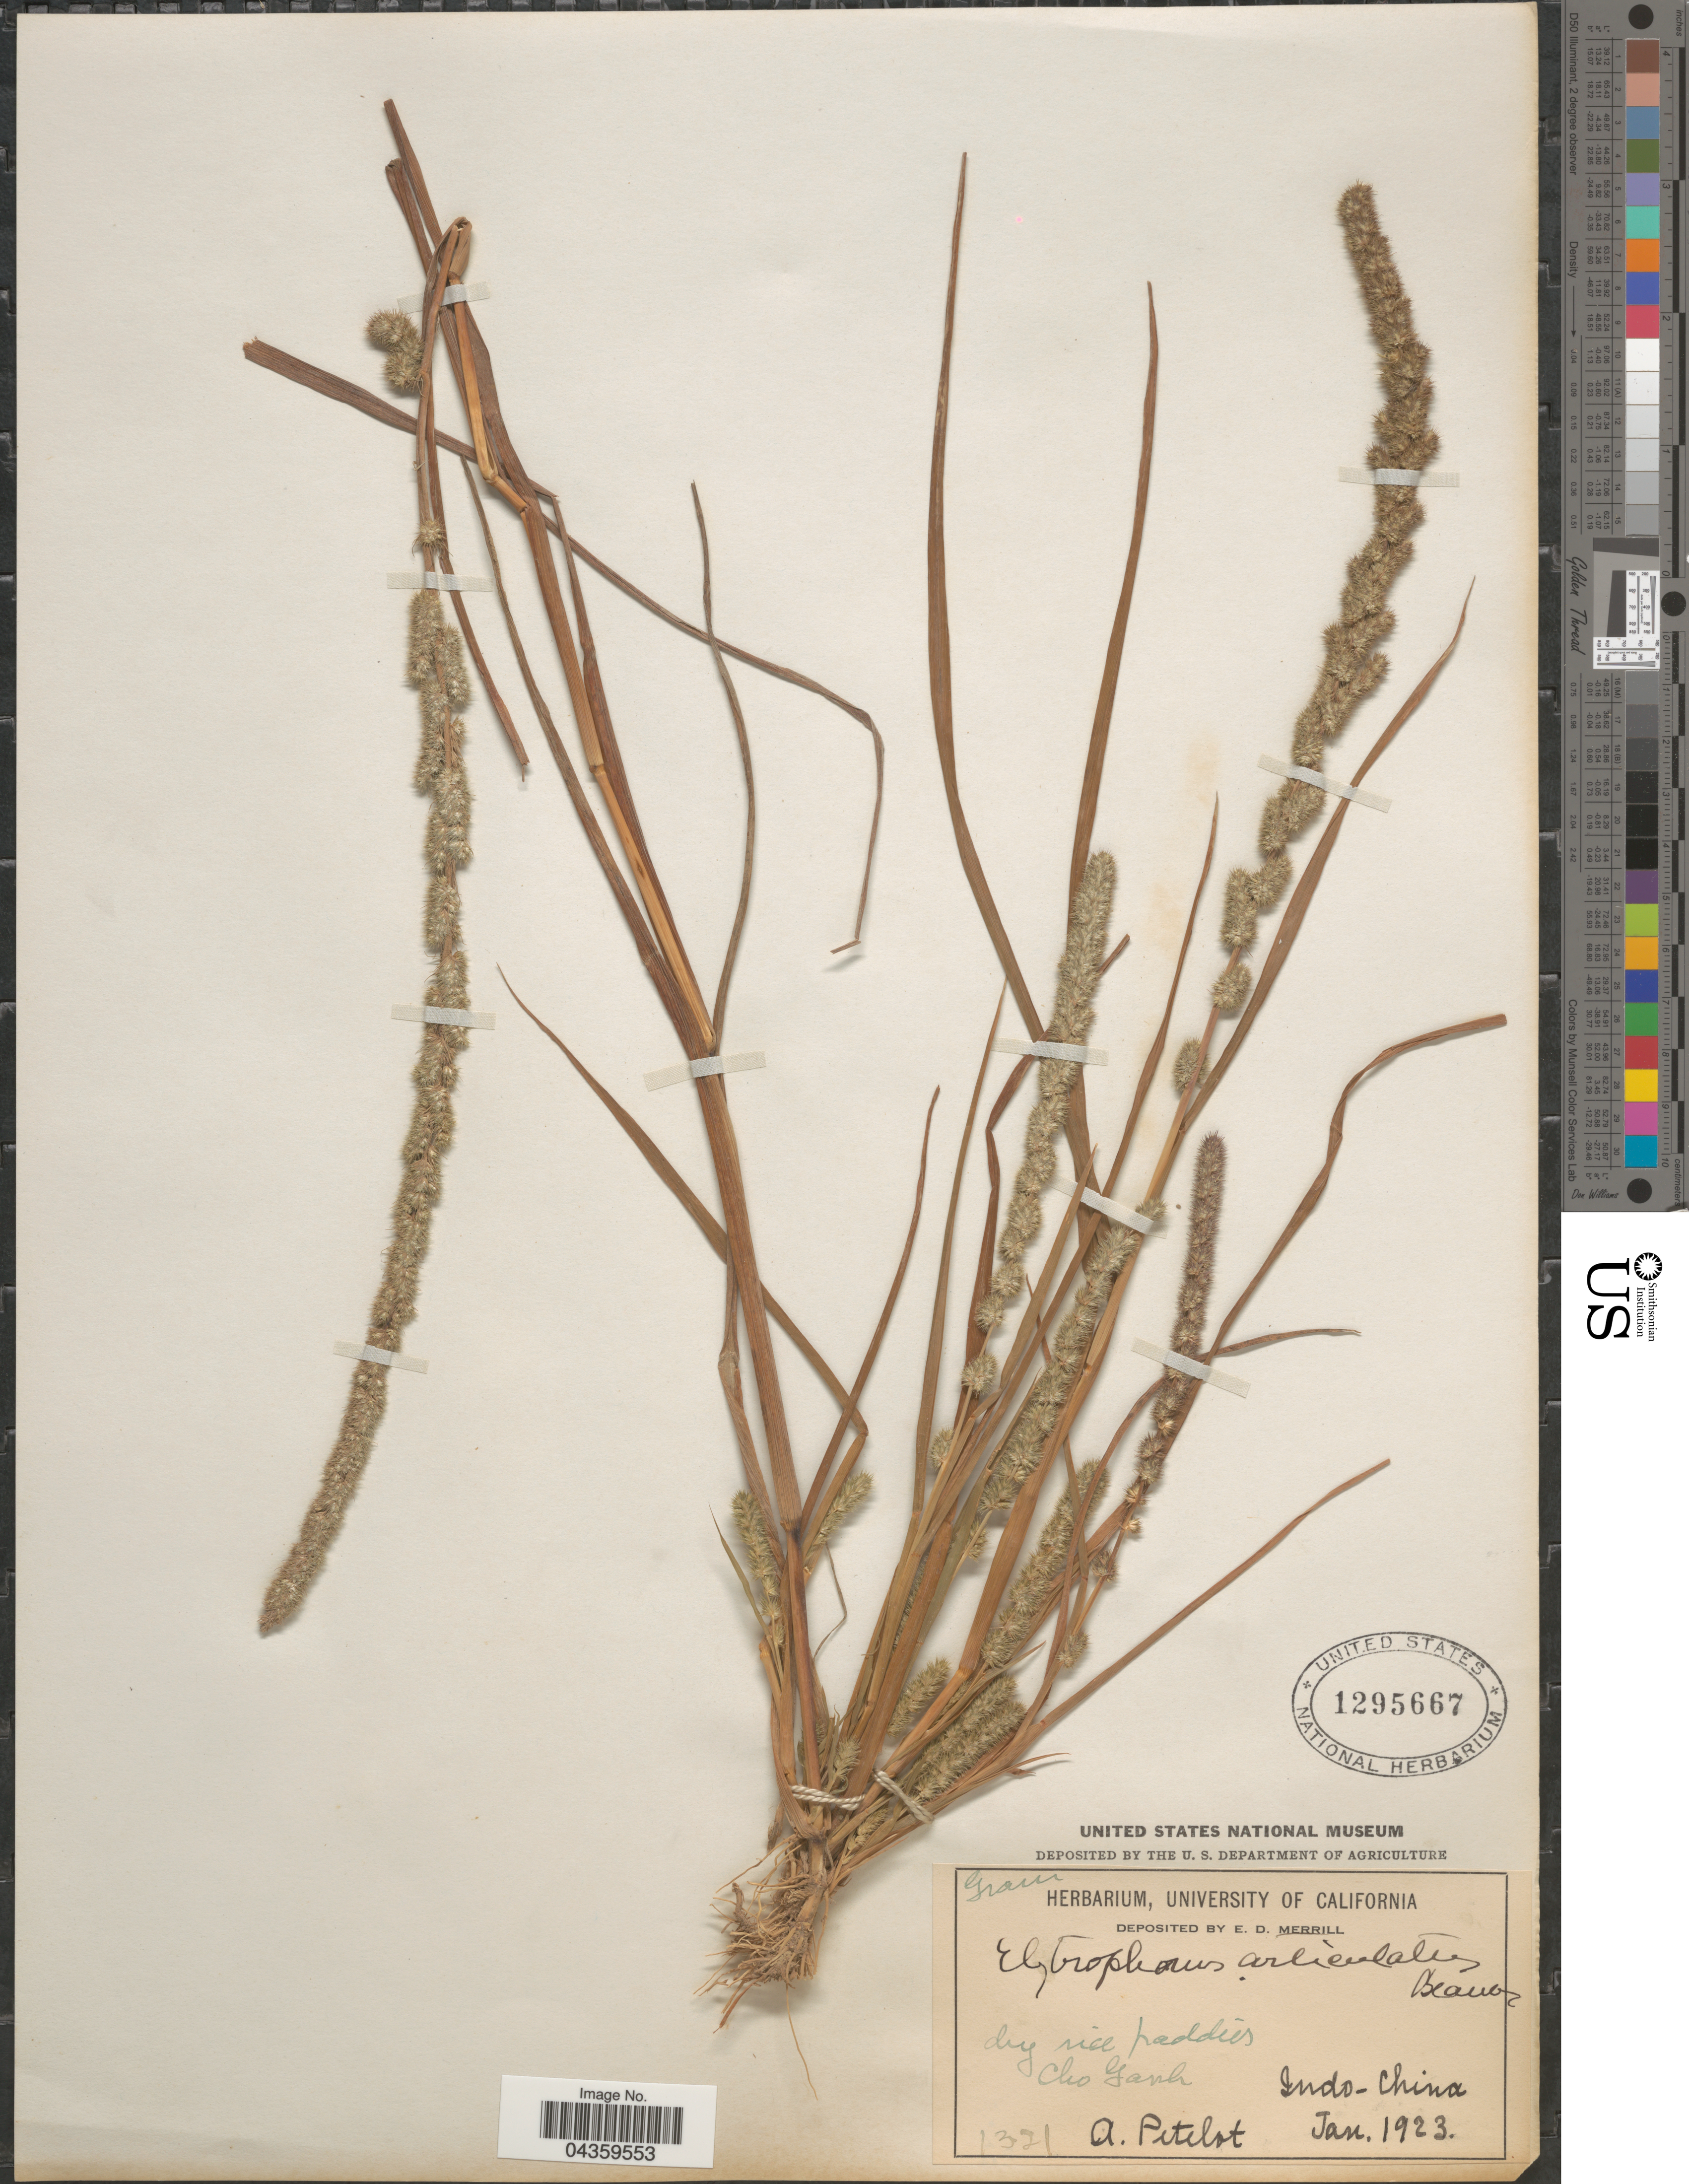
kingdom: Plantae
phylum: Tracheophyta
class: Liliopsida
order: Poales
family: Poaceae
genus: Elytrophorus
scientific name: Elytrophorus spicatus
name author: (Willd.) A. Camus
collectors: A. Petelot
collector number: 1321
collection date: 1923-01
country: Vietnam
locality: Cho Ganh. Indo-China.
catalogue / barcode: US 1295667